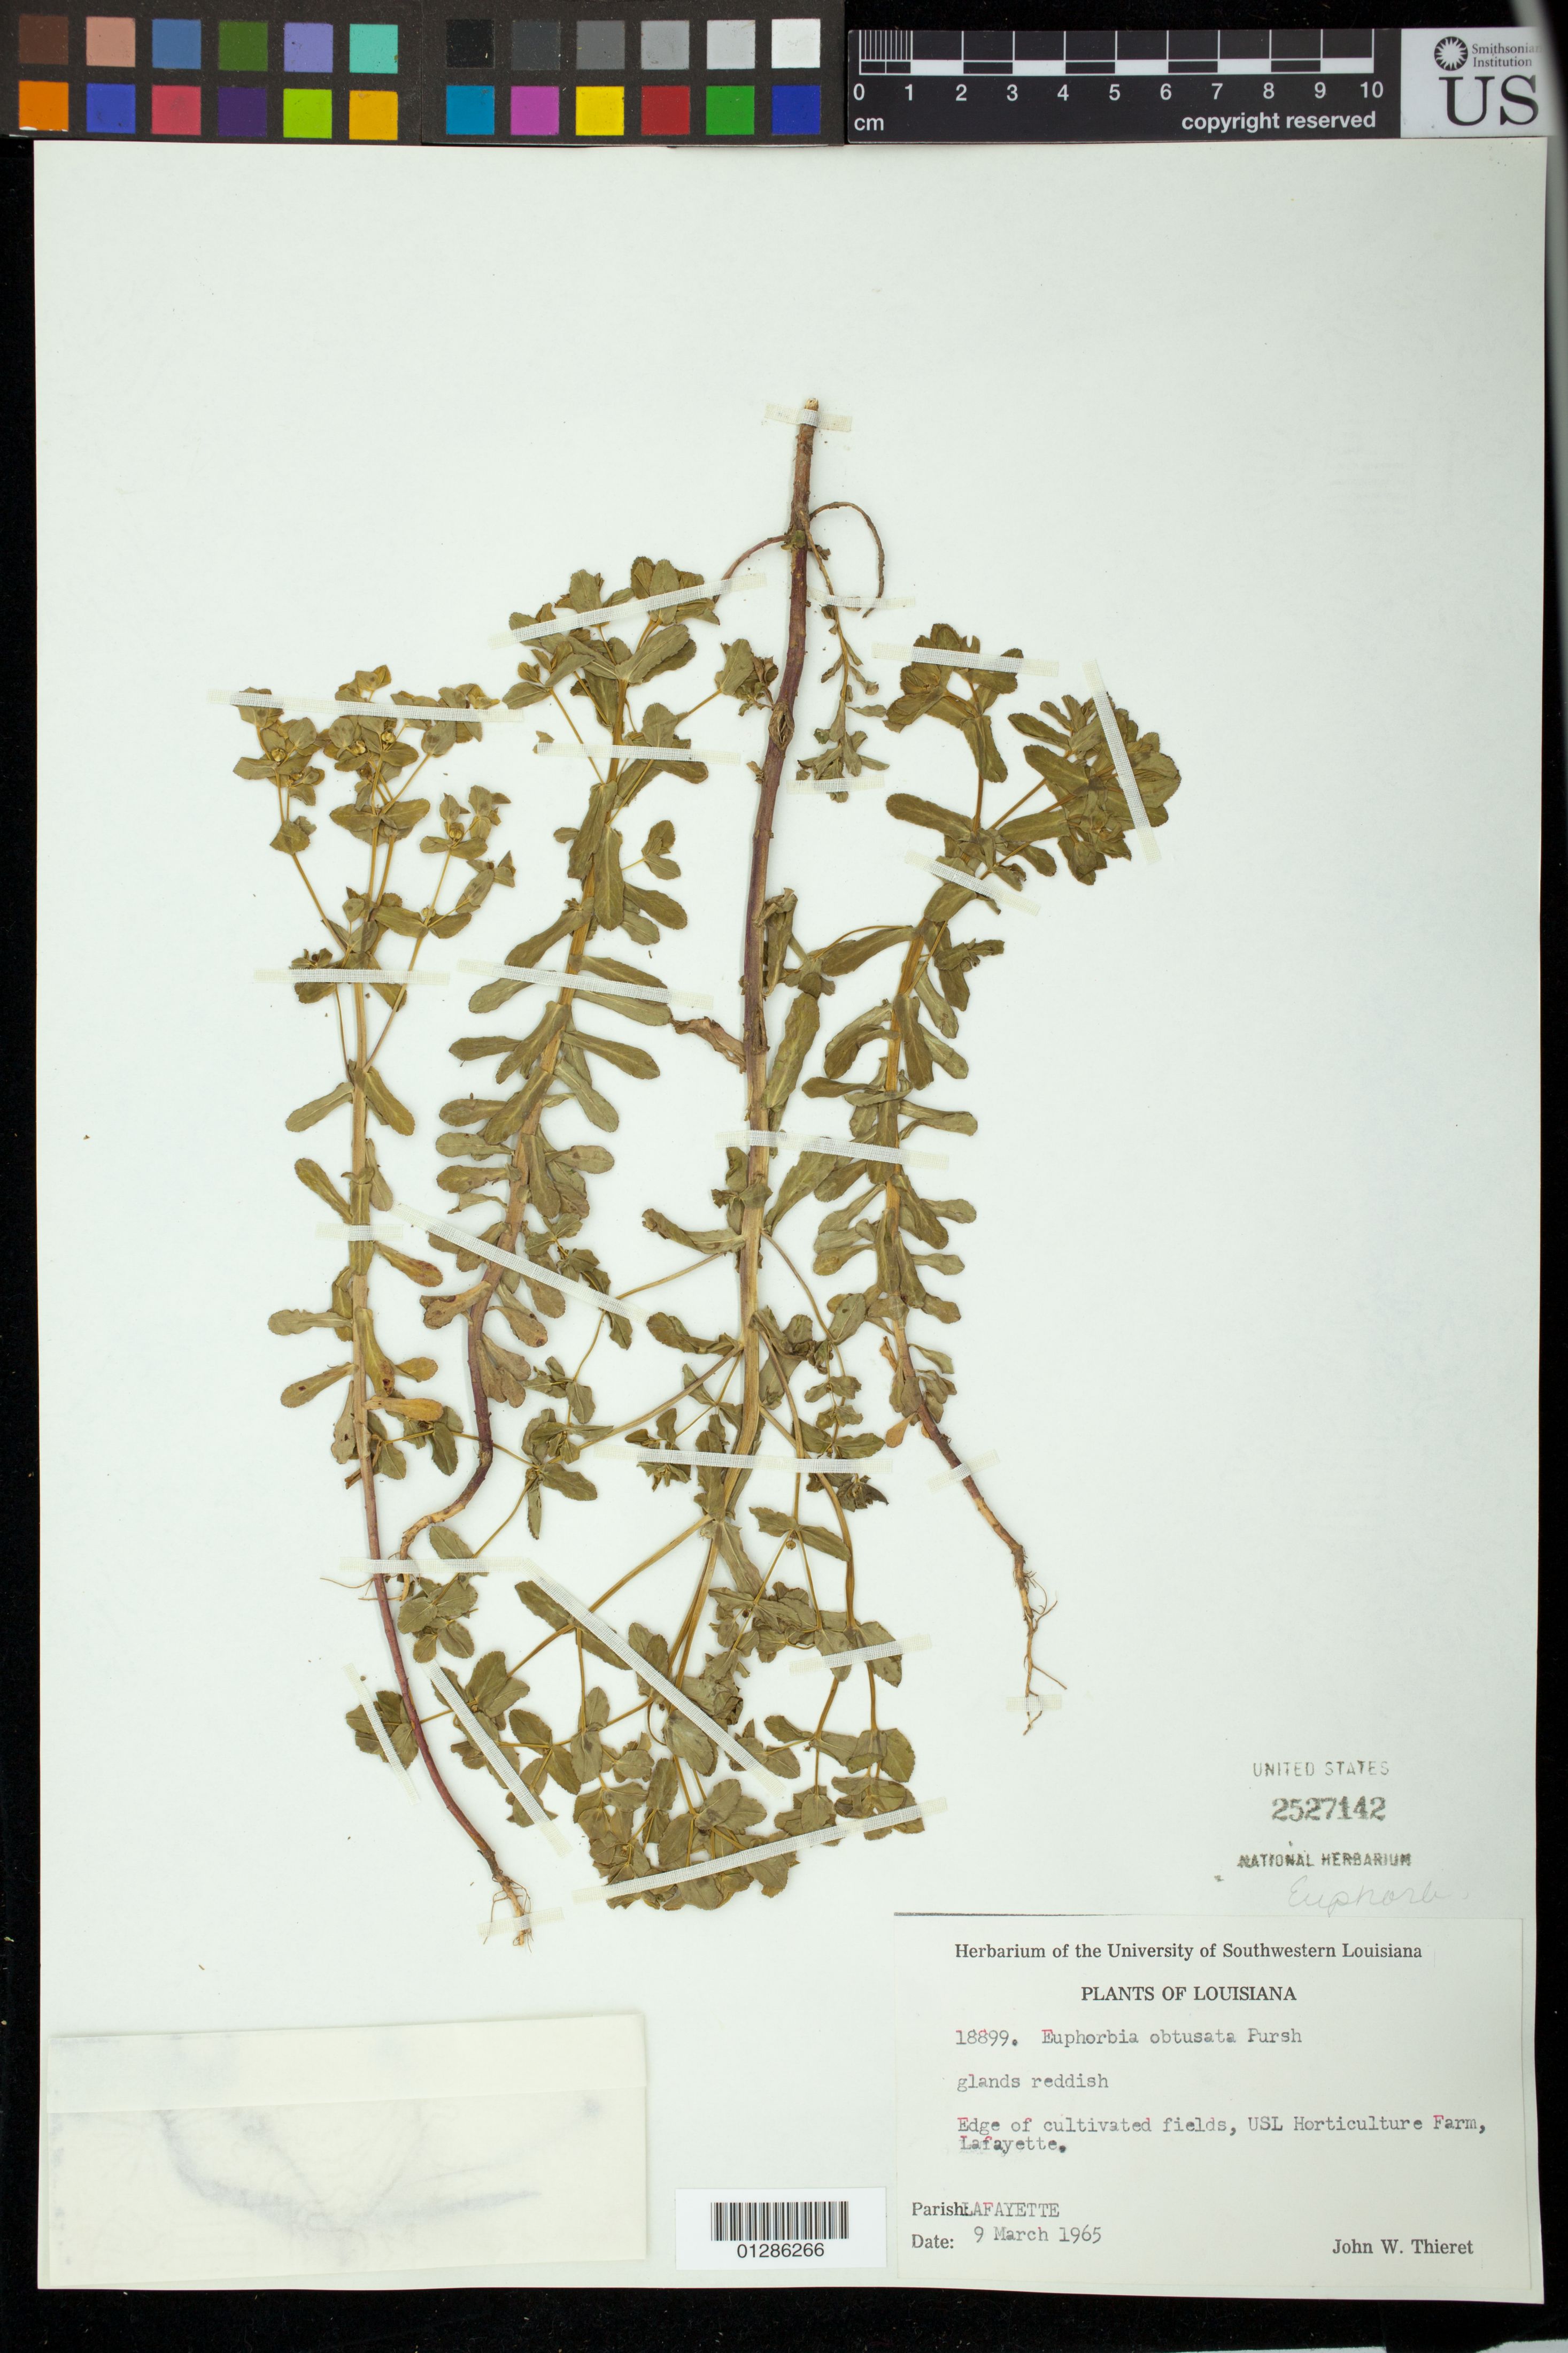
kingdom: Plantae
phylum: Tracheophyta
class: Magnoliopsida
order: Malpighiales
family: Euphorbiaceae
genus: Euphorbia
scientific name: Euphorbia spathulata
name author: Lam.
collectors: J. W. Thieret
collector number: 18899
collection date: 1965-03-09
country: United States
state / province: Louisiana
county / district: Lafayette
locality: Edge of cultivated fields, USL Horticulture Farm, Lafayette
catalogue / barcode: US 2527142